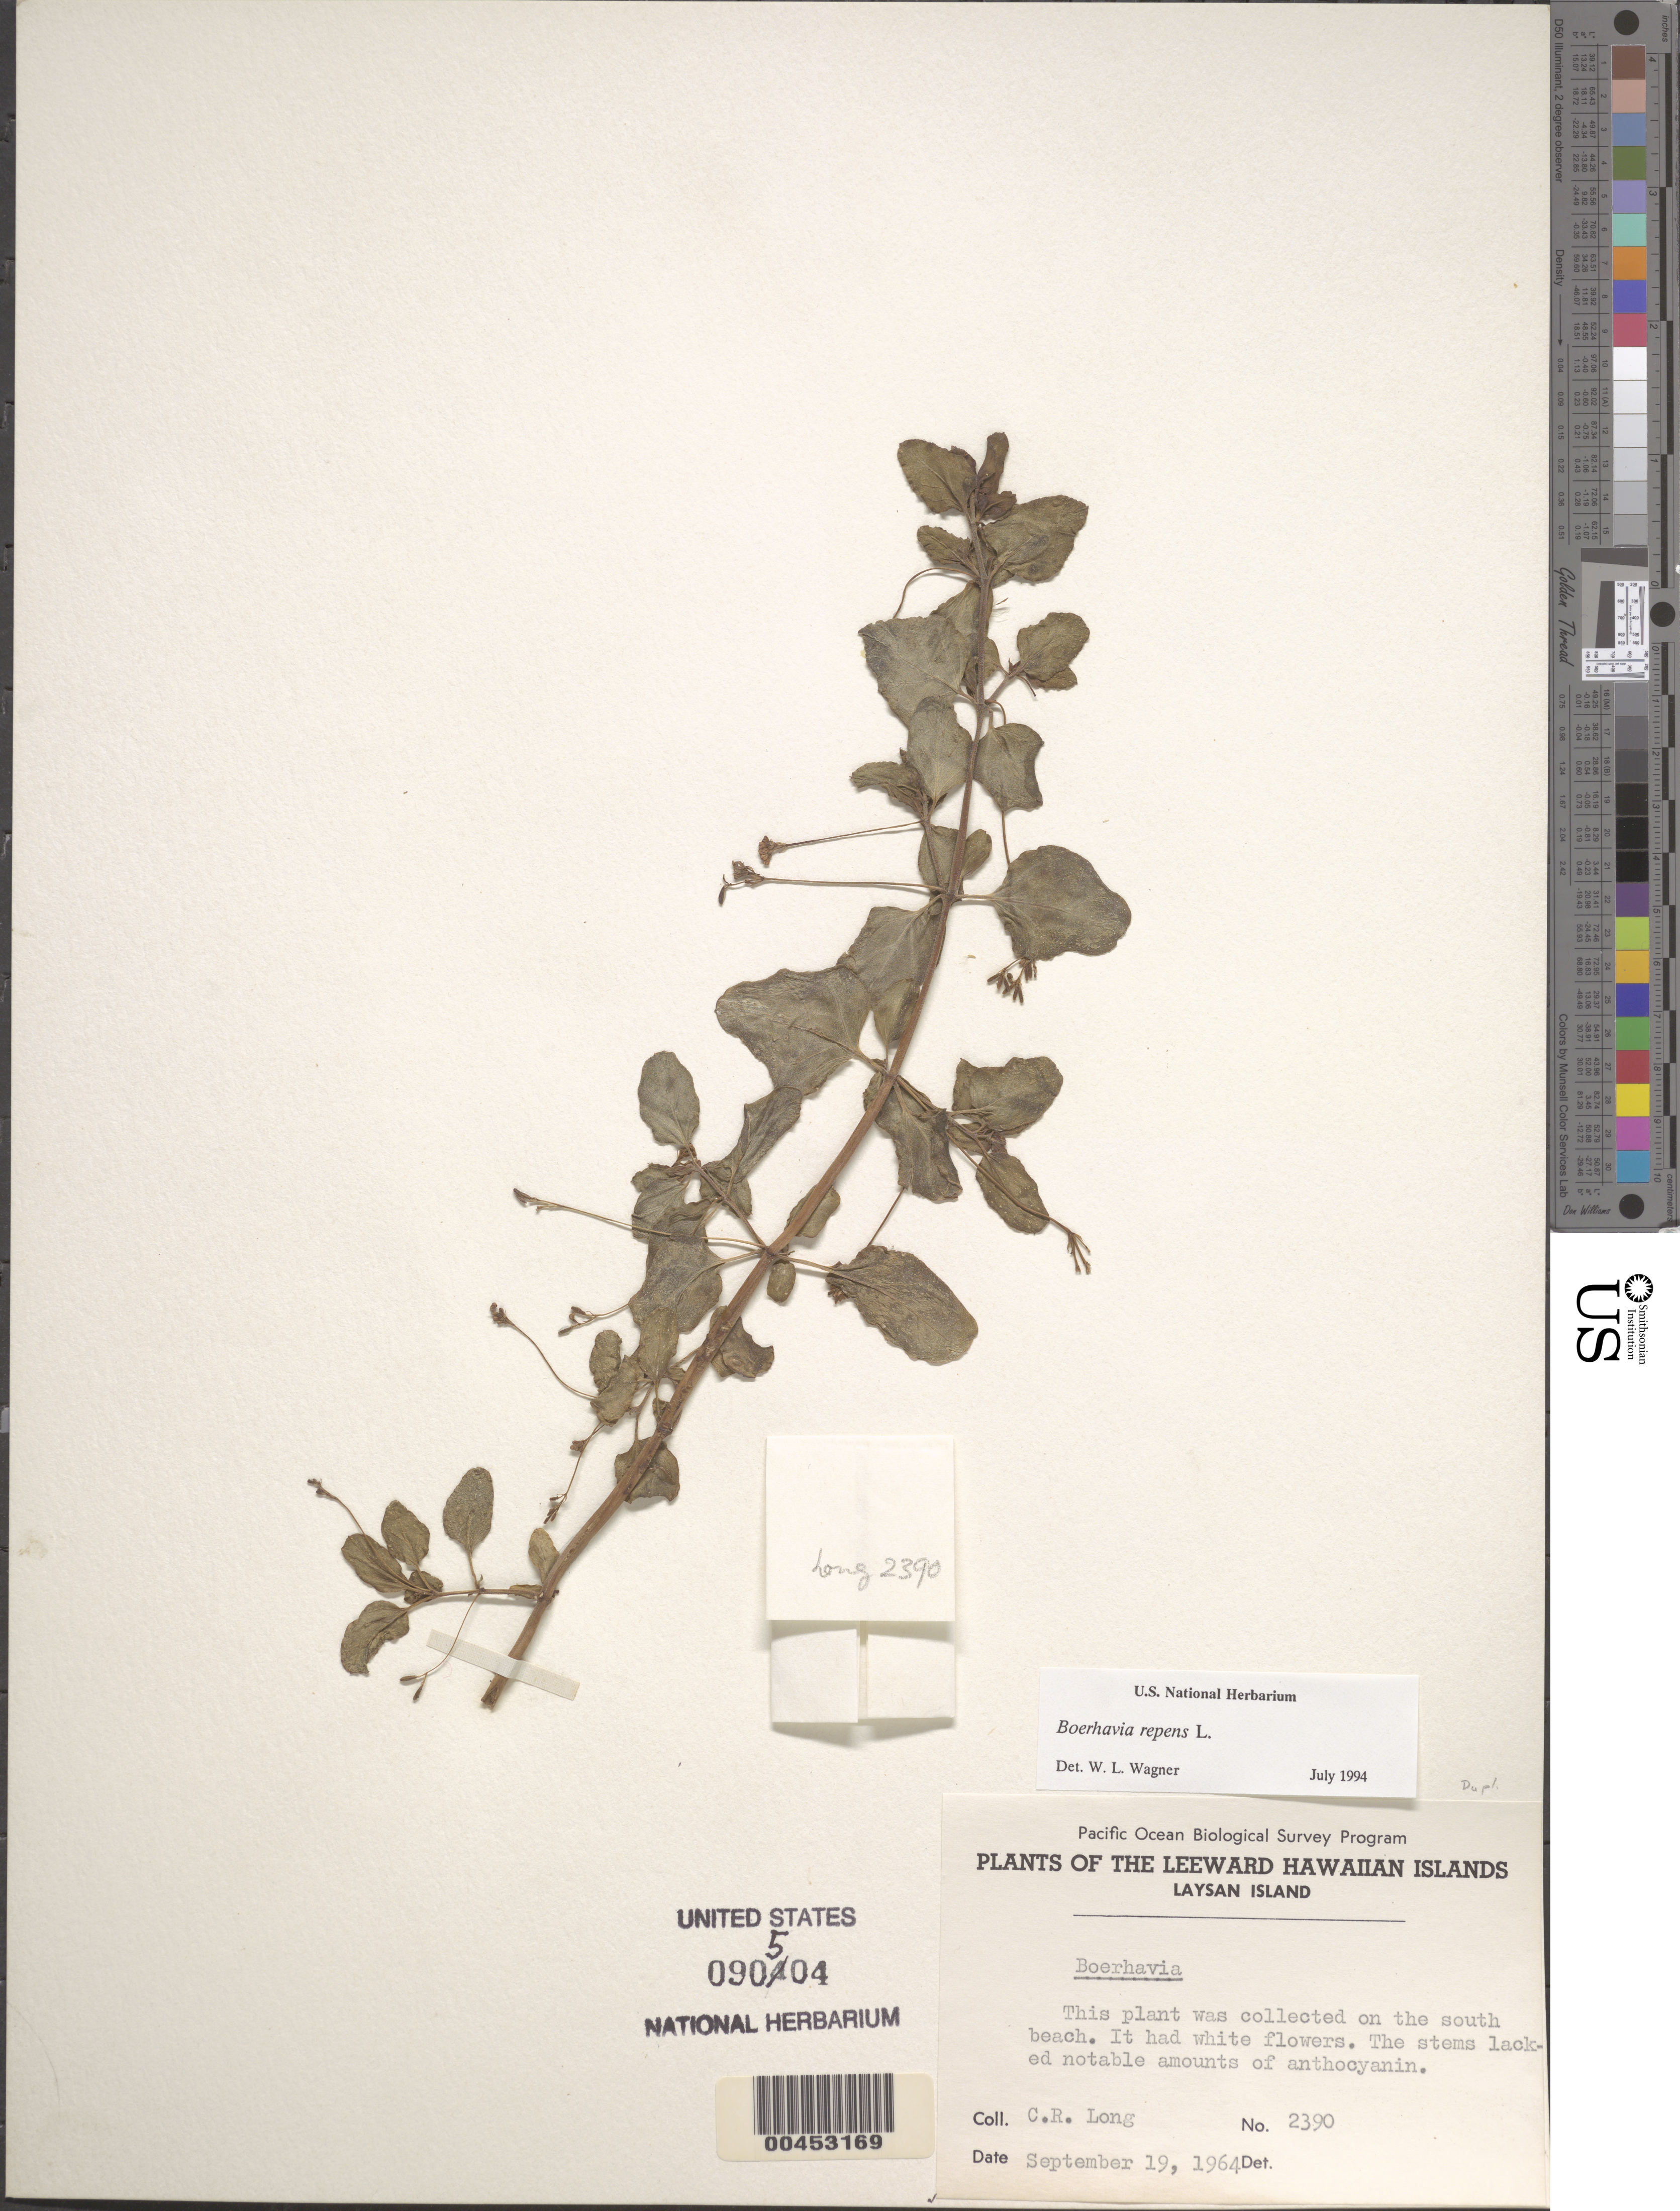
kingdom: Plantae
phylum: Tracheophyta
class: Magnoliopsida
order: Caryophyllales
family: Nyctaginaceae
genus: Boerhavia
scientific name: Boerhavia repens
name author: L.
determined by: Wagner, W. L., (BOT), Smithsonian Institution - National Museum of Natural History (UNITED STATES)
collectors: C. Long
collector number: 2390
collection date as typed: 19 Sep 1964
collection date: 1964-09-19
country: United States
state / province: Hawaii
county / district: Honolulu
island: Oahu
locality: On the S beach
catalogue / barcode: US 90504